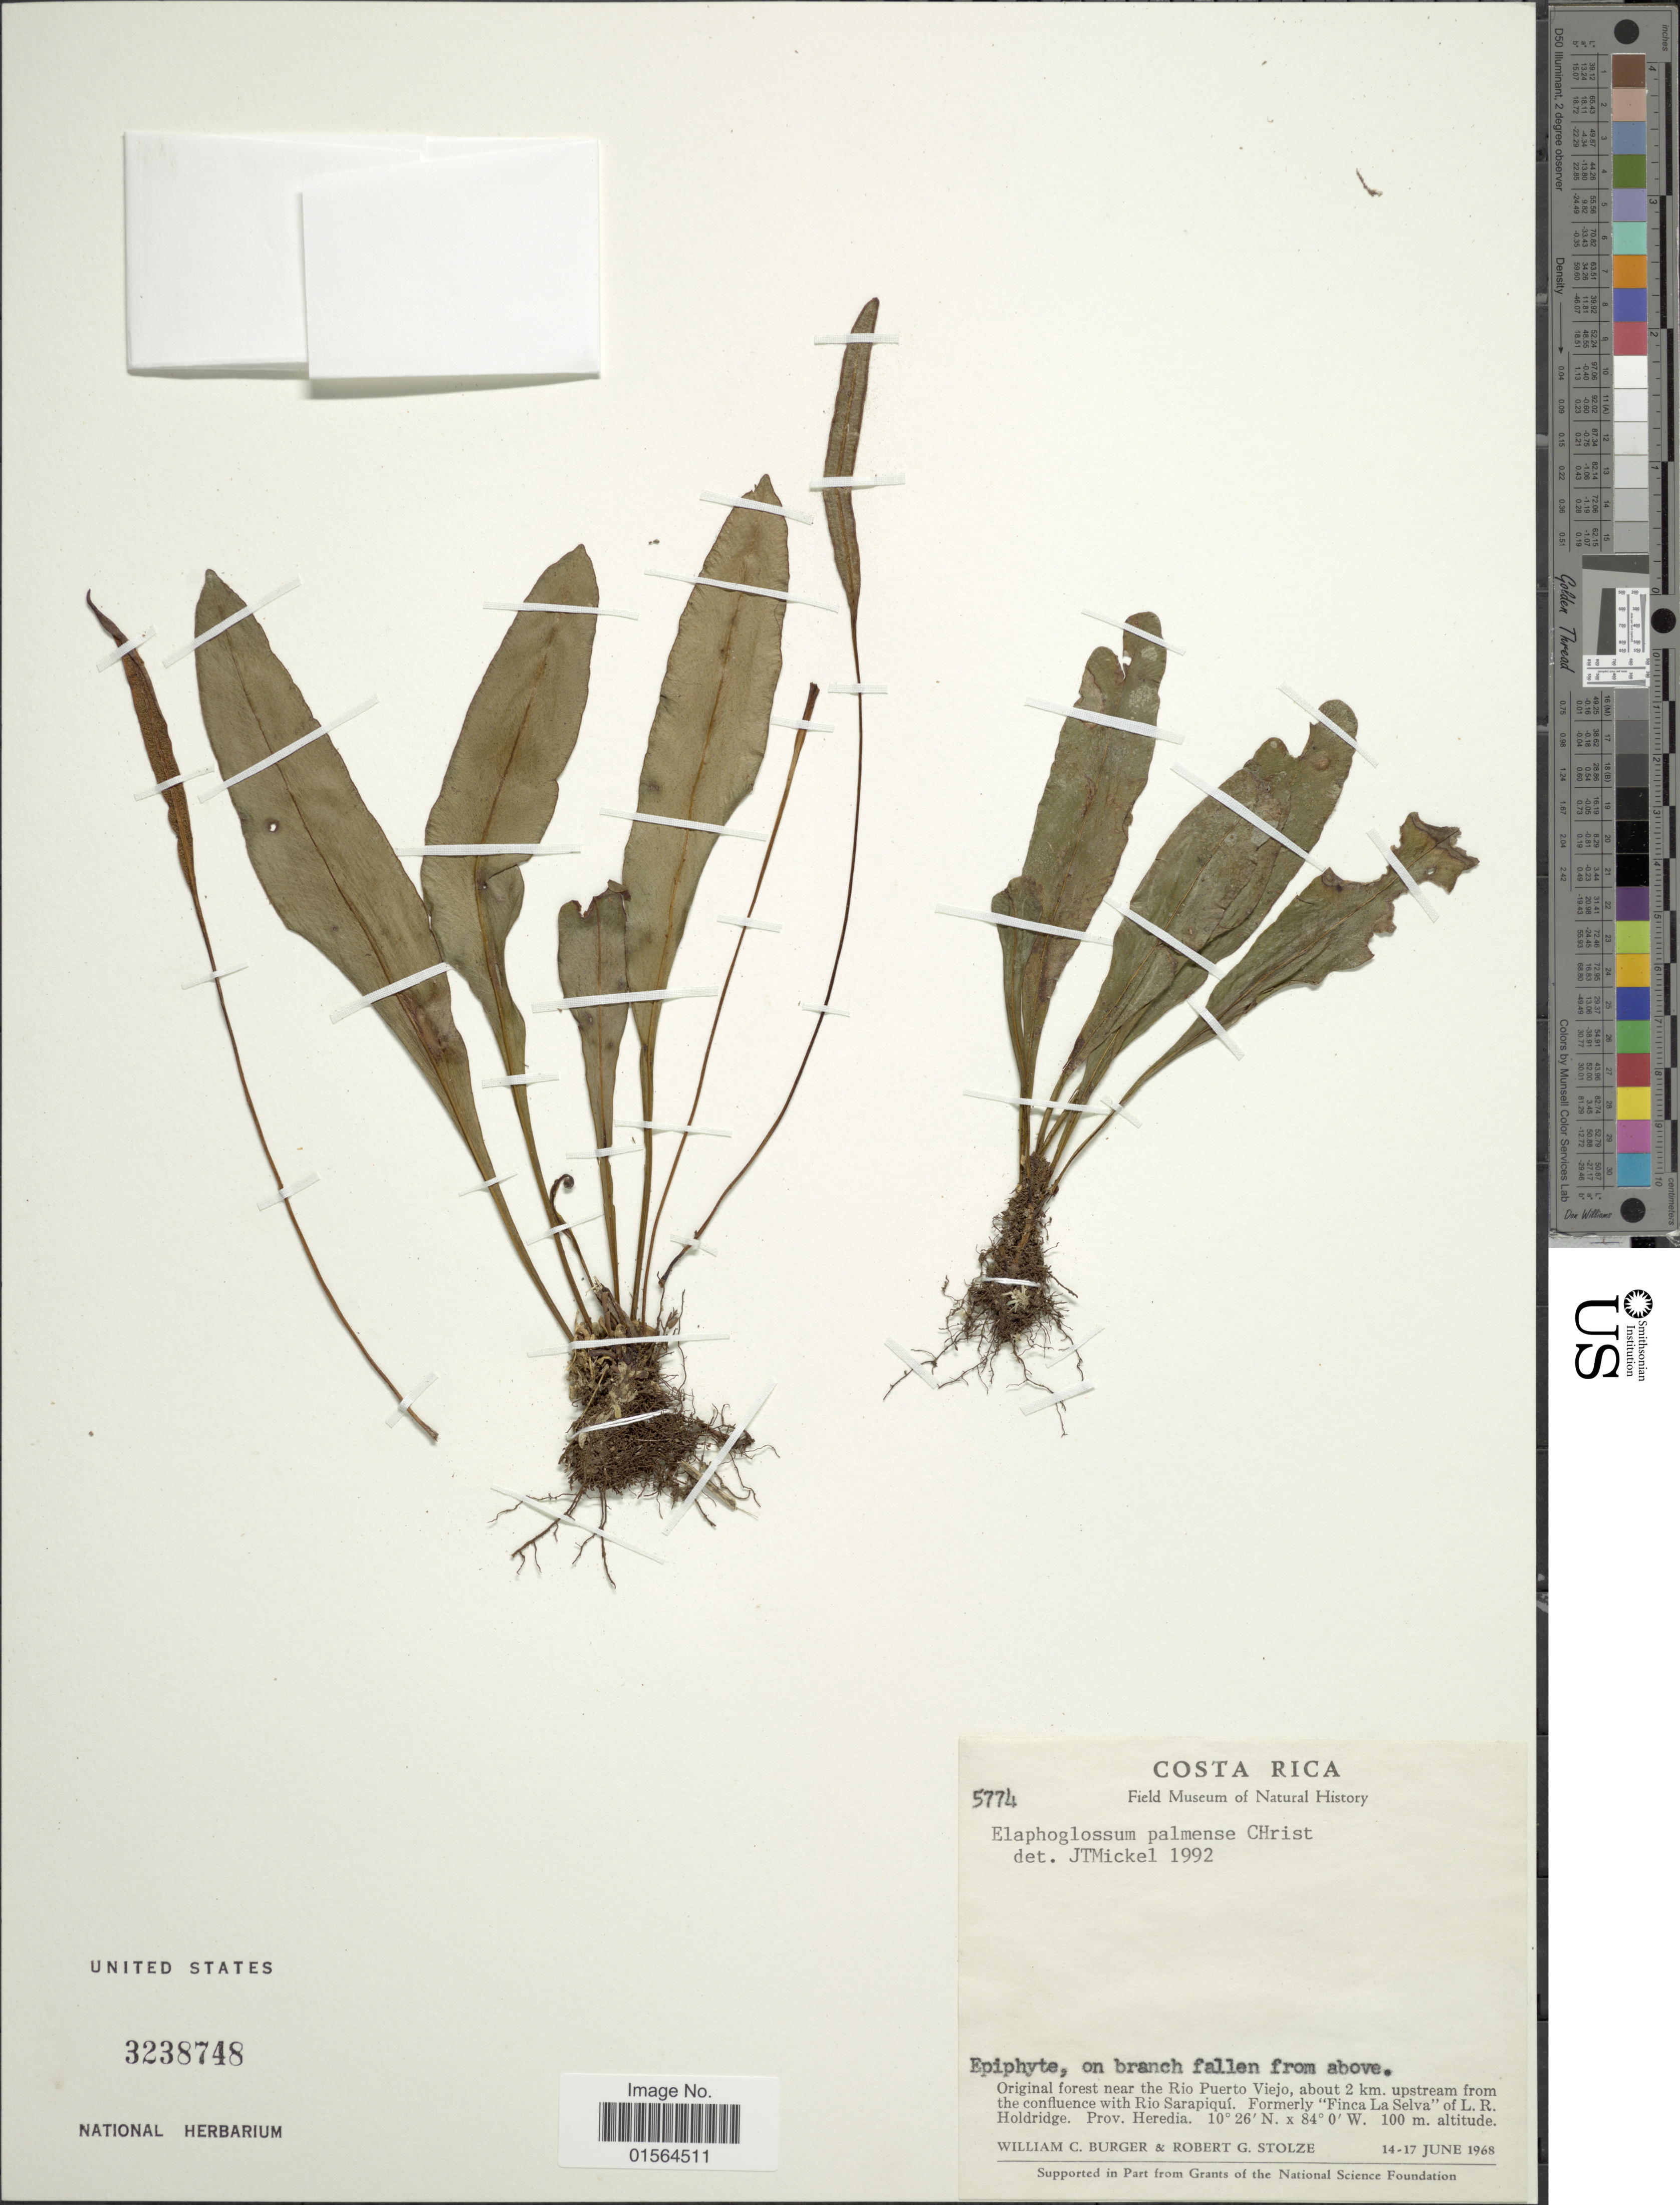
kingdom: Plantae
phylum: Tracheophyta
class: Polypodiopsida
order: Polypodiales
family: Dryopteridaceae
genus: Elaphoglossum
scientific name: Elaphoglossum palmense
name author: Christ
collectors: W. Burger & R. G. Stolze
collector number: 5774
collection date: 1968-06-14/1968-06-17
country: Costa Rica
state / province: Heredia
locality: Original forest near the Rio Puerto Viejo, about 2 km upstream from the confluence with Rio Sarapiqui, formerly Finca La Selva of L. R. Holdrige, Prov. Heredia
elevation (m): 100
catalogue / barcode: US 3238748